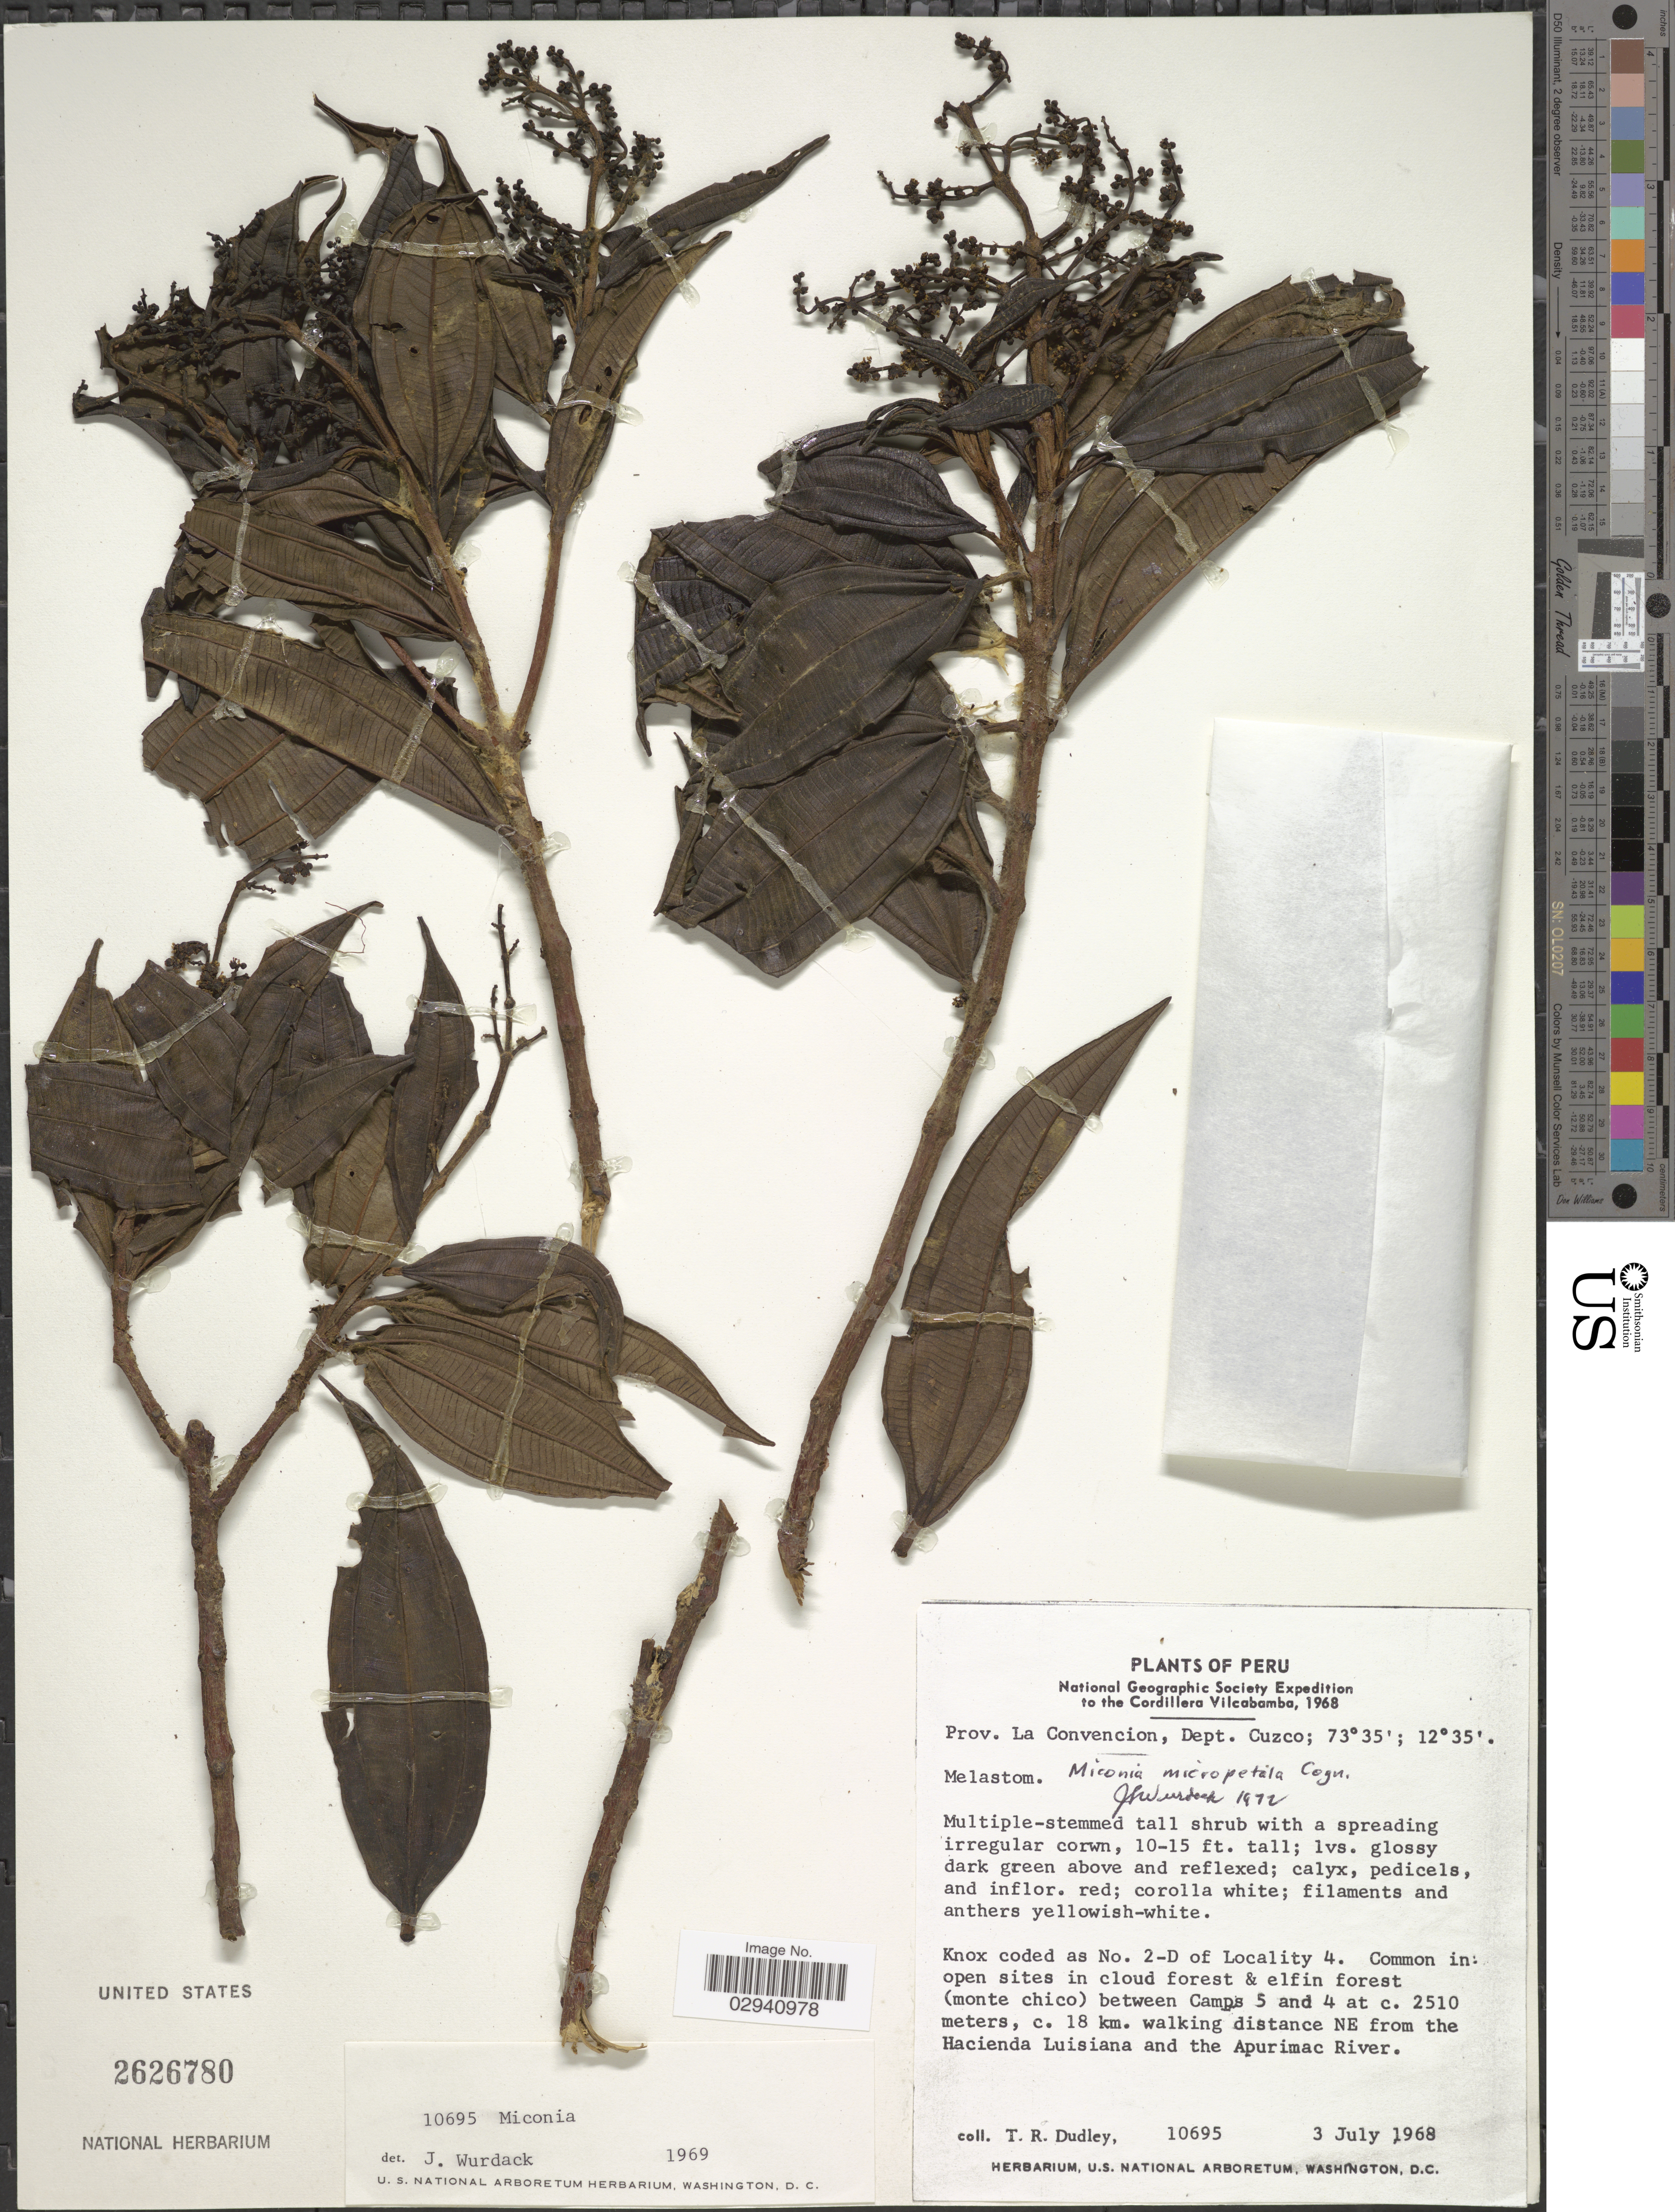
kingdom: Plantae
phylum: Tracheophyta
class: Magnoliopsida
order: Myrtales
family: Melastomataceae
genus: Miconia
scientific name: Miconia micropetala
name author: Cogn. in A. DC.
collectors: T. R. Dudley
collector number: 10695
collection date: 1968-07-03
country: Peru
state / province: Cusco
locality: Prov. La Convencion, Dept. Cuzco. Common in: open sites in cloud forest & elfin forest (monte chico) between Camps 5 and 4 at c. 2510 meters, c. 18 km. walking distance NE from the Hacienda Luisiana and the Apurimac River.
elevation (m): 2510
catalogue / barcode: US 2626780